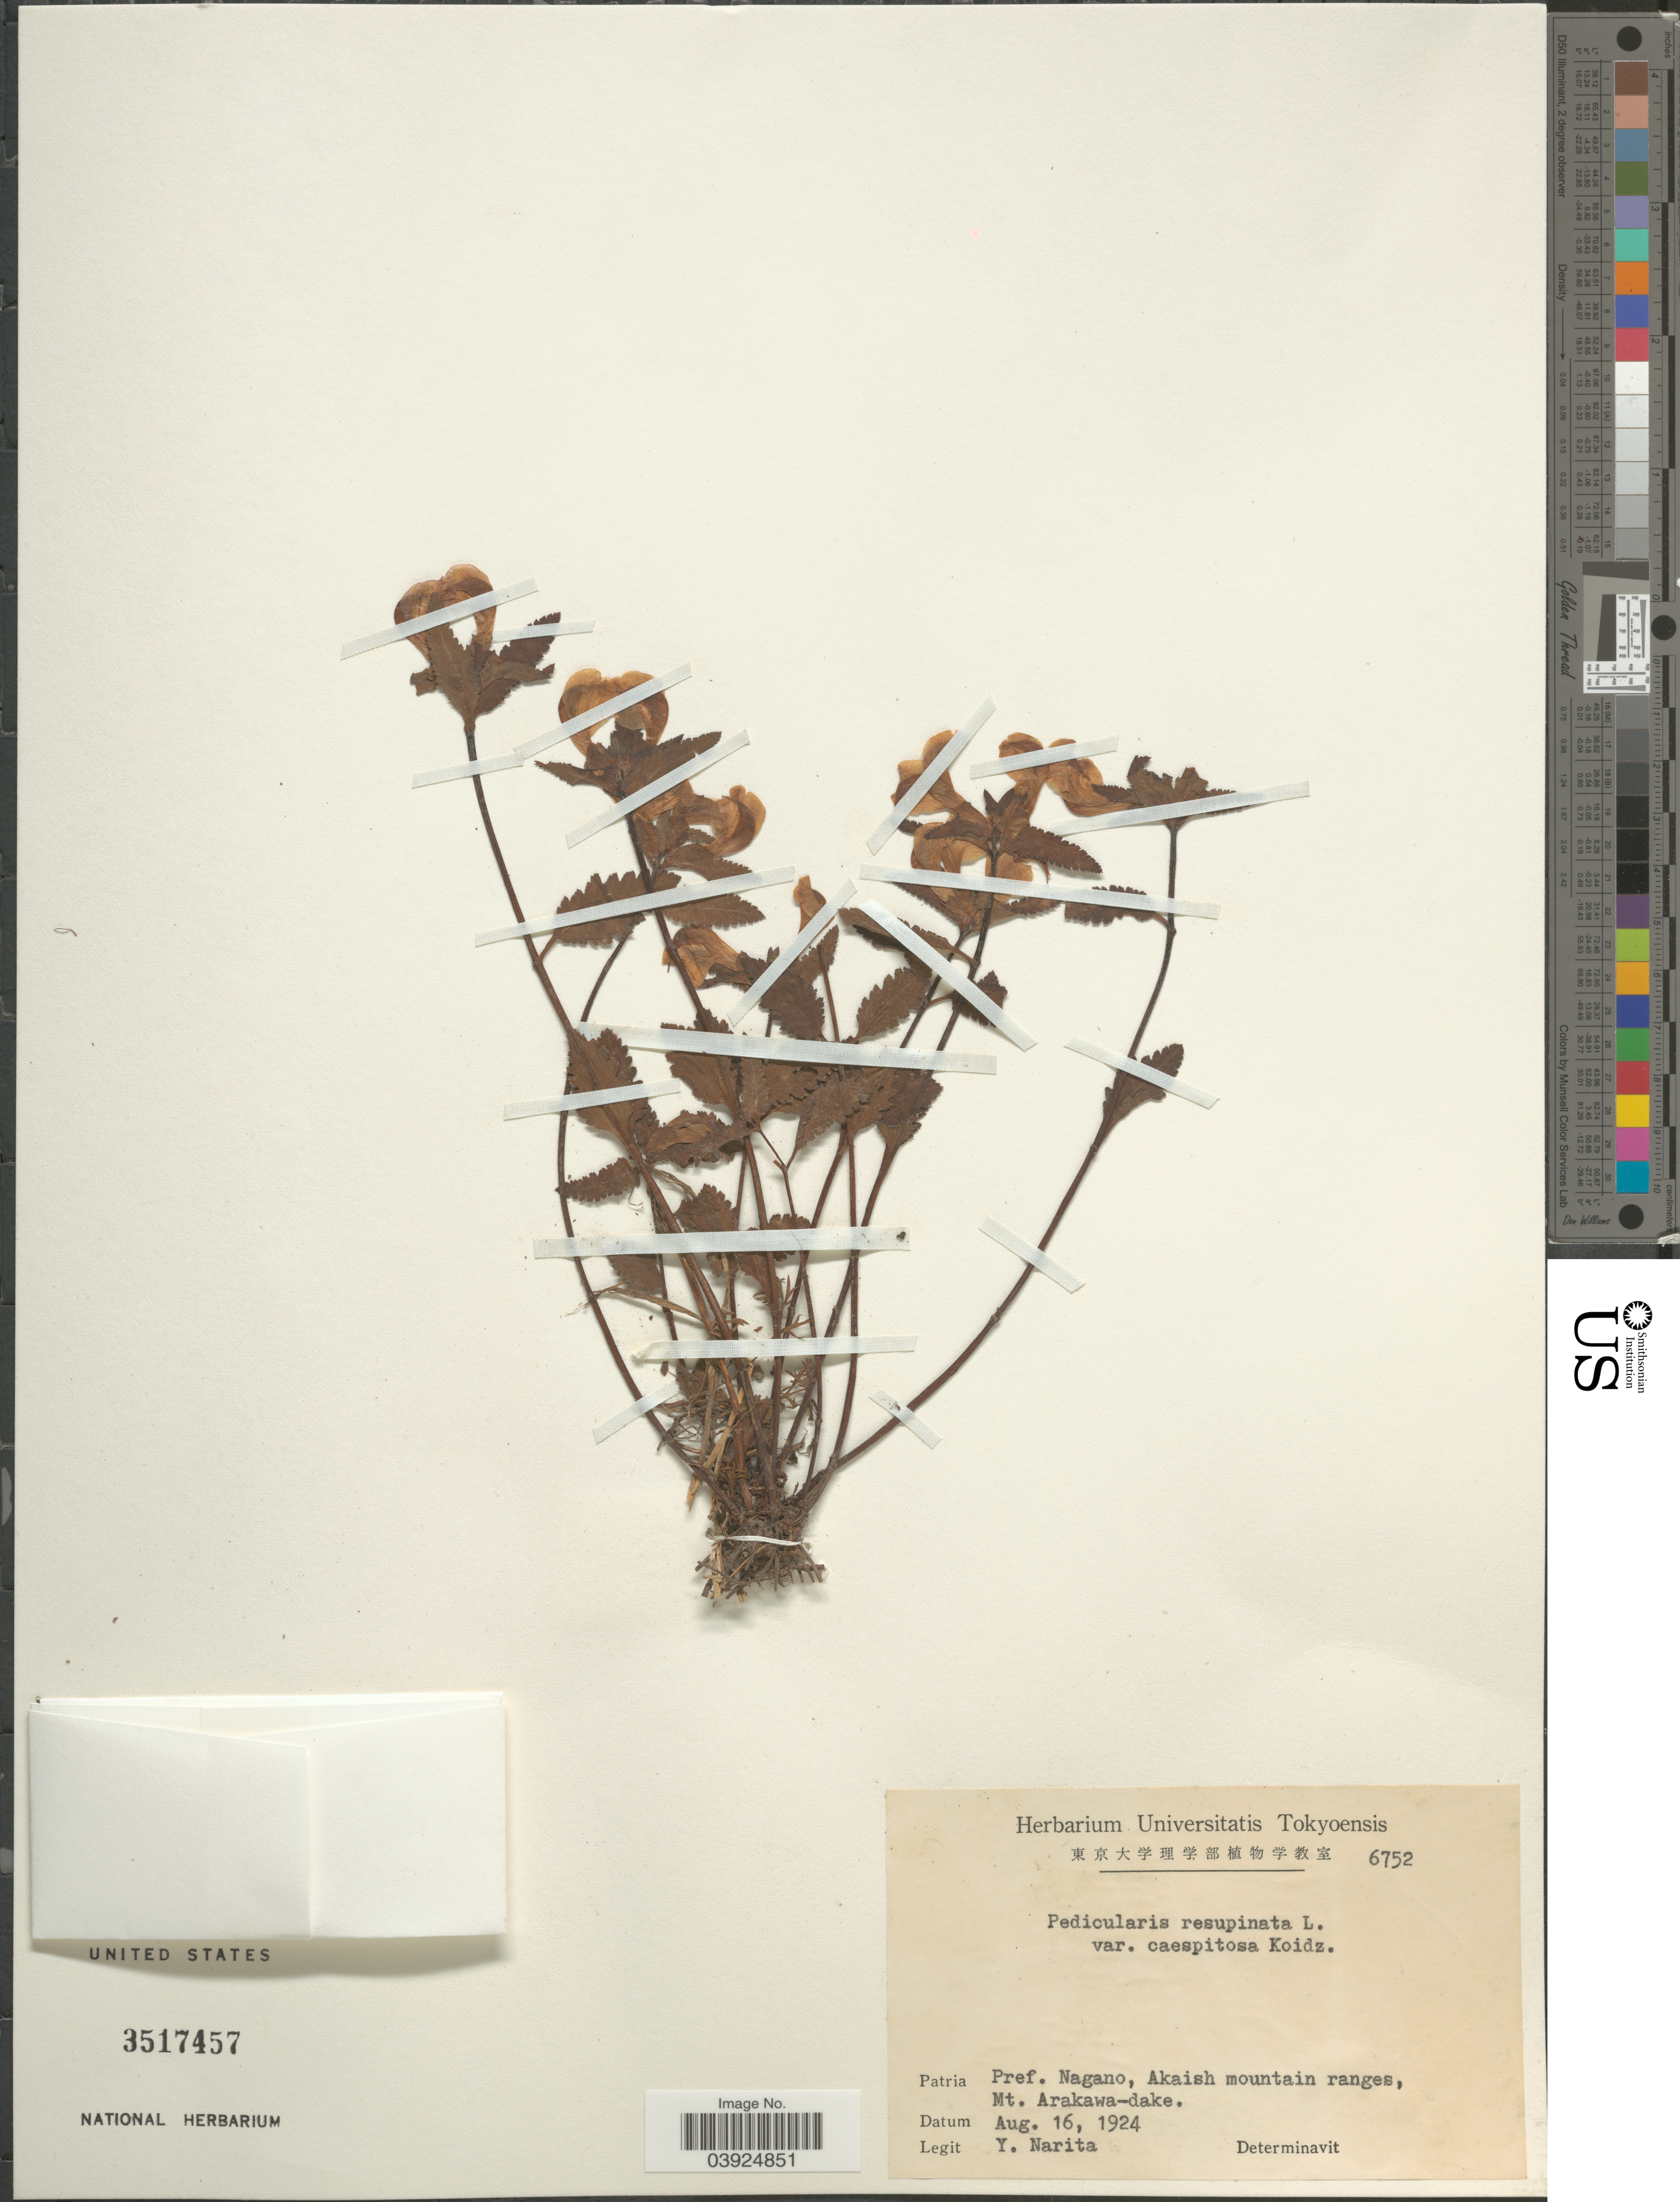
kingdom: Plantae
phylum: Tracheophyta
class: Magnoliopsida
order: Lamiales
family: Orobanchaceae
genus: Pedicularis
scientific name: Pedicularis resupinata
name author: L.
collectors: Y. Narita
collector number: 6752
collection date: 1924-08-16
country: Japan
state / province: Nagano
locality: Pref. Nagano, Akaish mountain ranges, Mt. Arakawa-dake.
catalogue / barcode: US 3517457